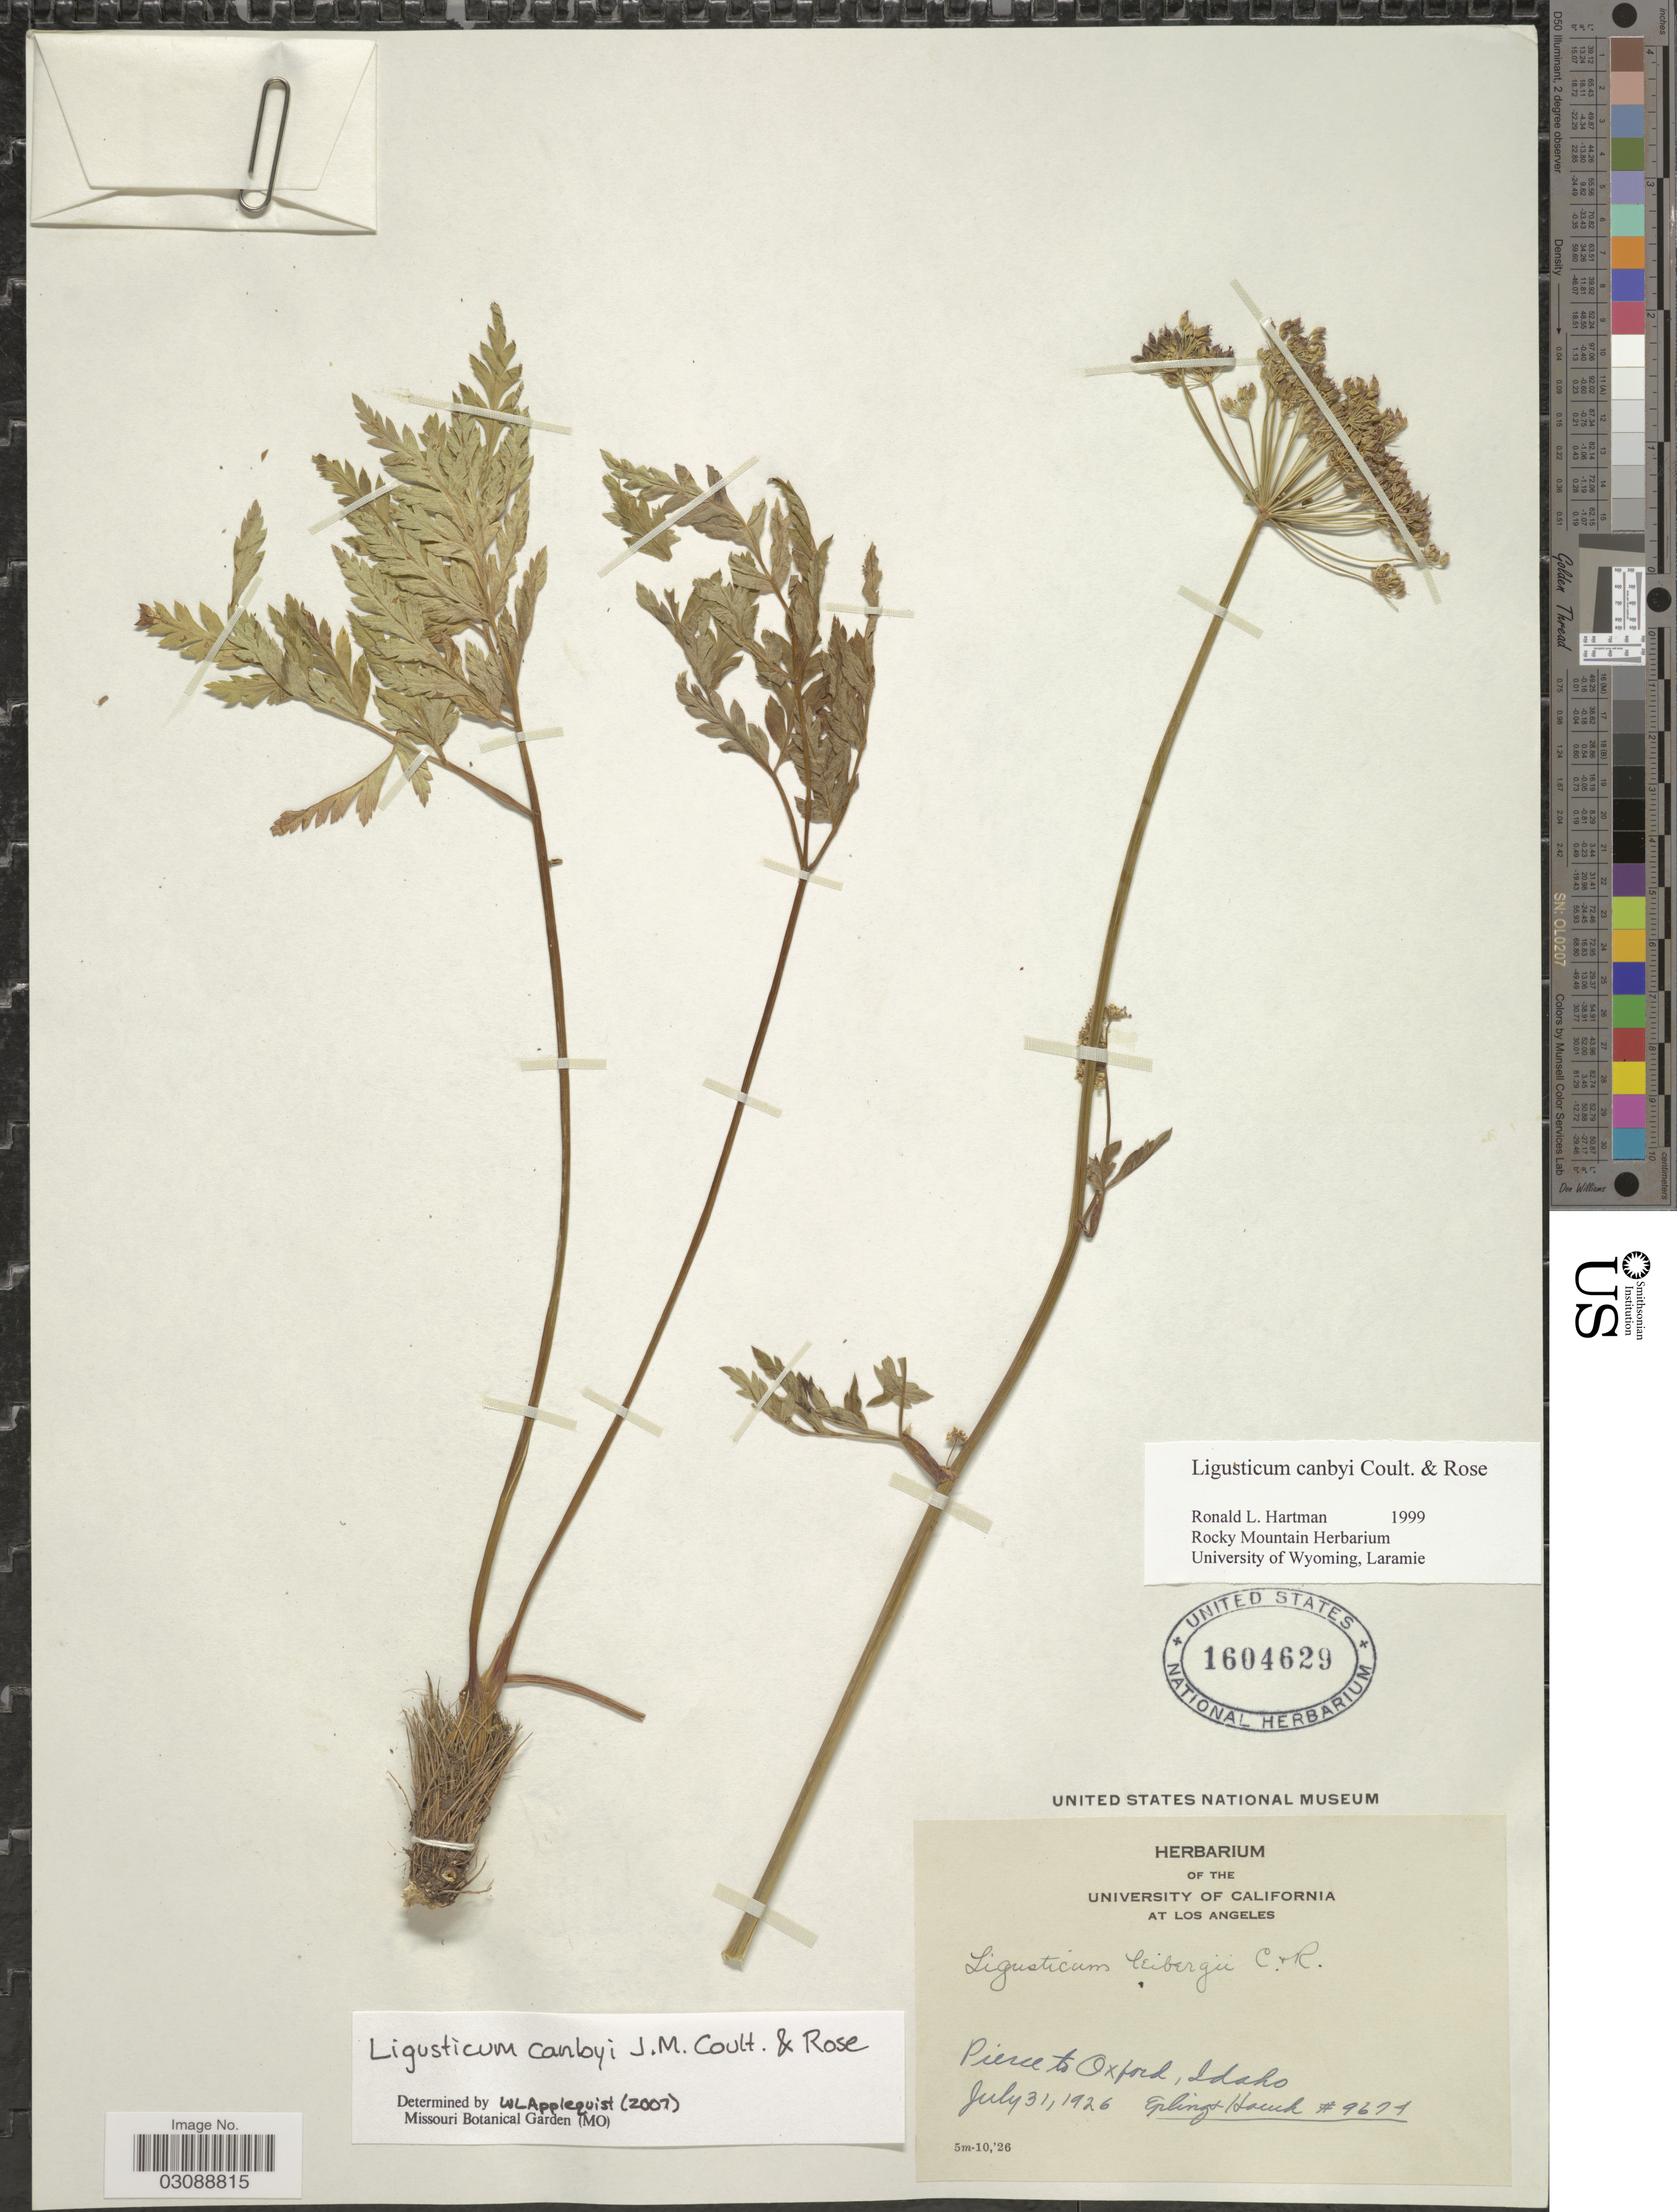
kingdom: Plantae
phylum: Tracheophyta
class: Magnoliopsida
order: Apiales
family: Apiaceae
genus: Ligusticum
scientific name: Ligusticum canbyi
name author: J.M. Coult. & Rose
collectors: -- Epling & -. Hauch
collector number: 9674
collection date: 1926-07-31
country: United States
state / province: Idaho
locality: Pierce to Oxford.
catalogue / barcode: US 1604629